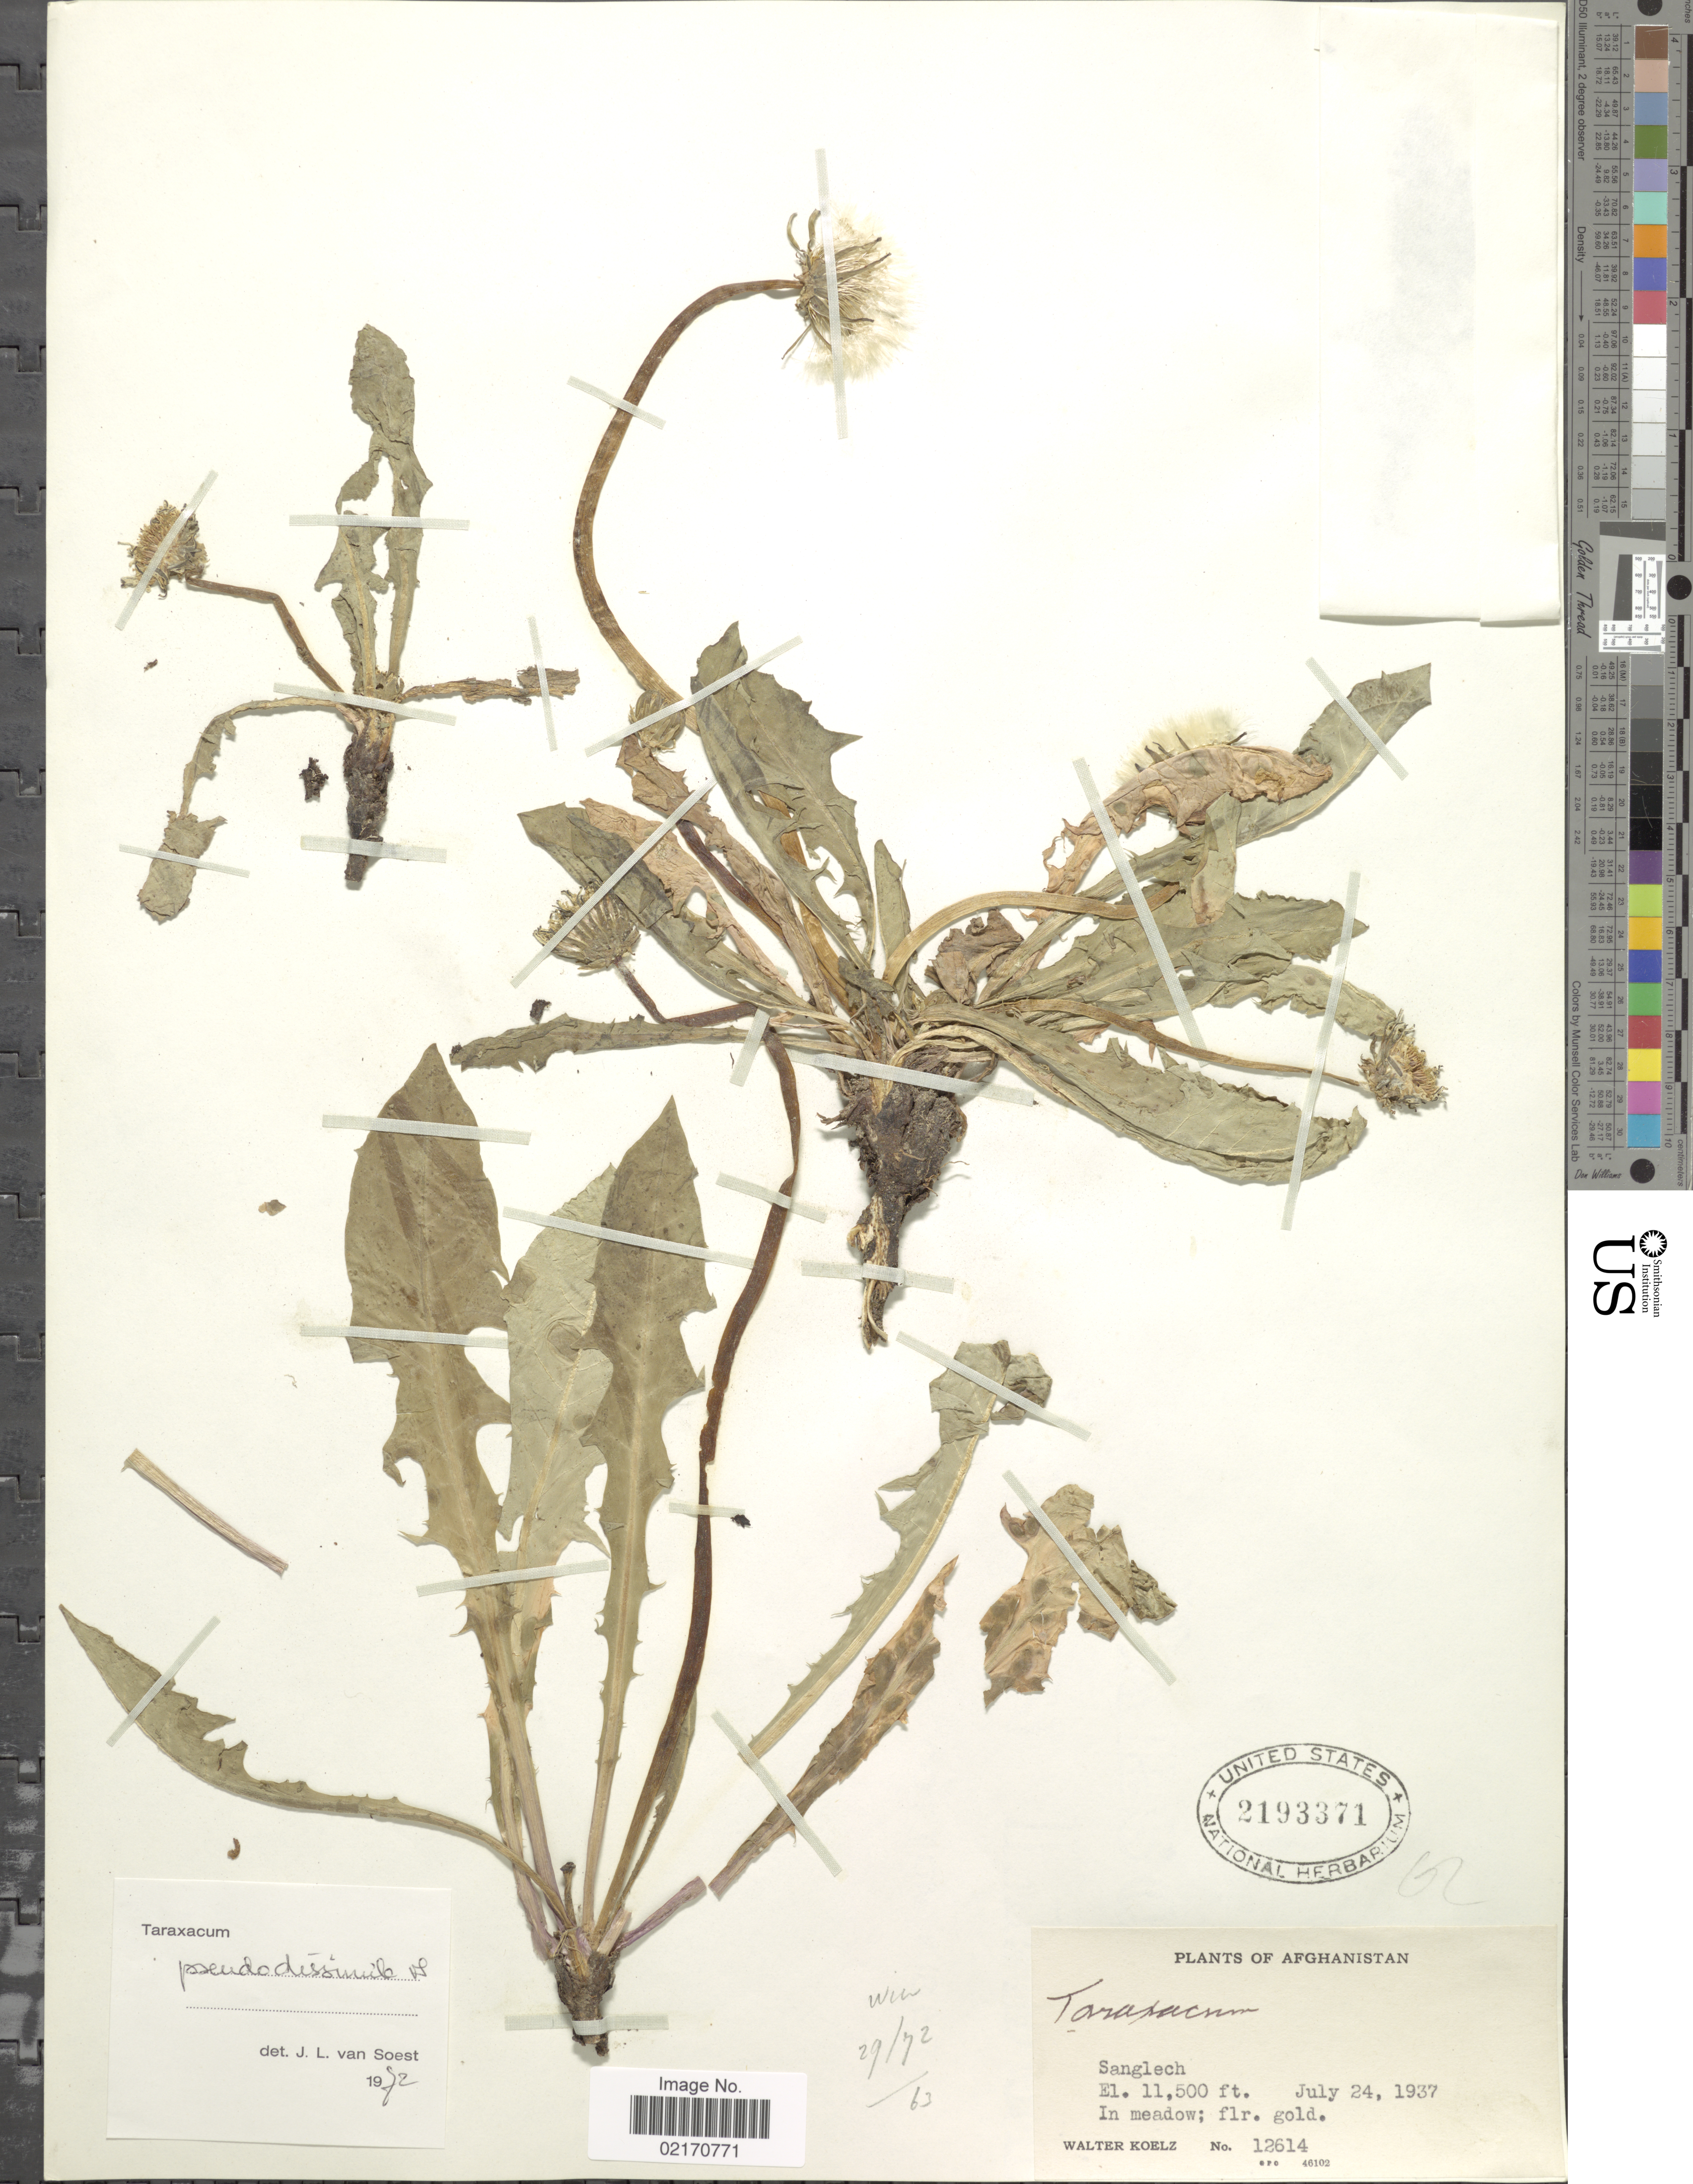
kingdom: Plantae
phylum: Tracheophyta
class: Magnoliopsida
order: Asterales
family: Asteraceae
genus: Taraxacum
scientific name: Taraxacum pseudodissimile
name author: van Soest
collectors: W. N. Koelz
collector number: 12614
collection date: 1937-07-24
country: Afghanistan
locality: Sanglech.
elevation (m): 3505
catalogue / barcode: US 2193371